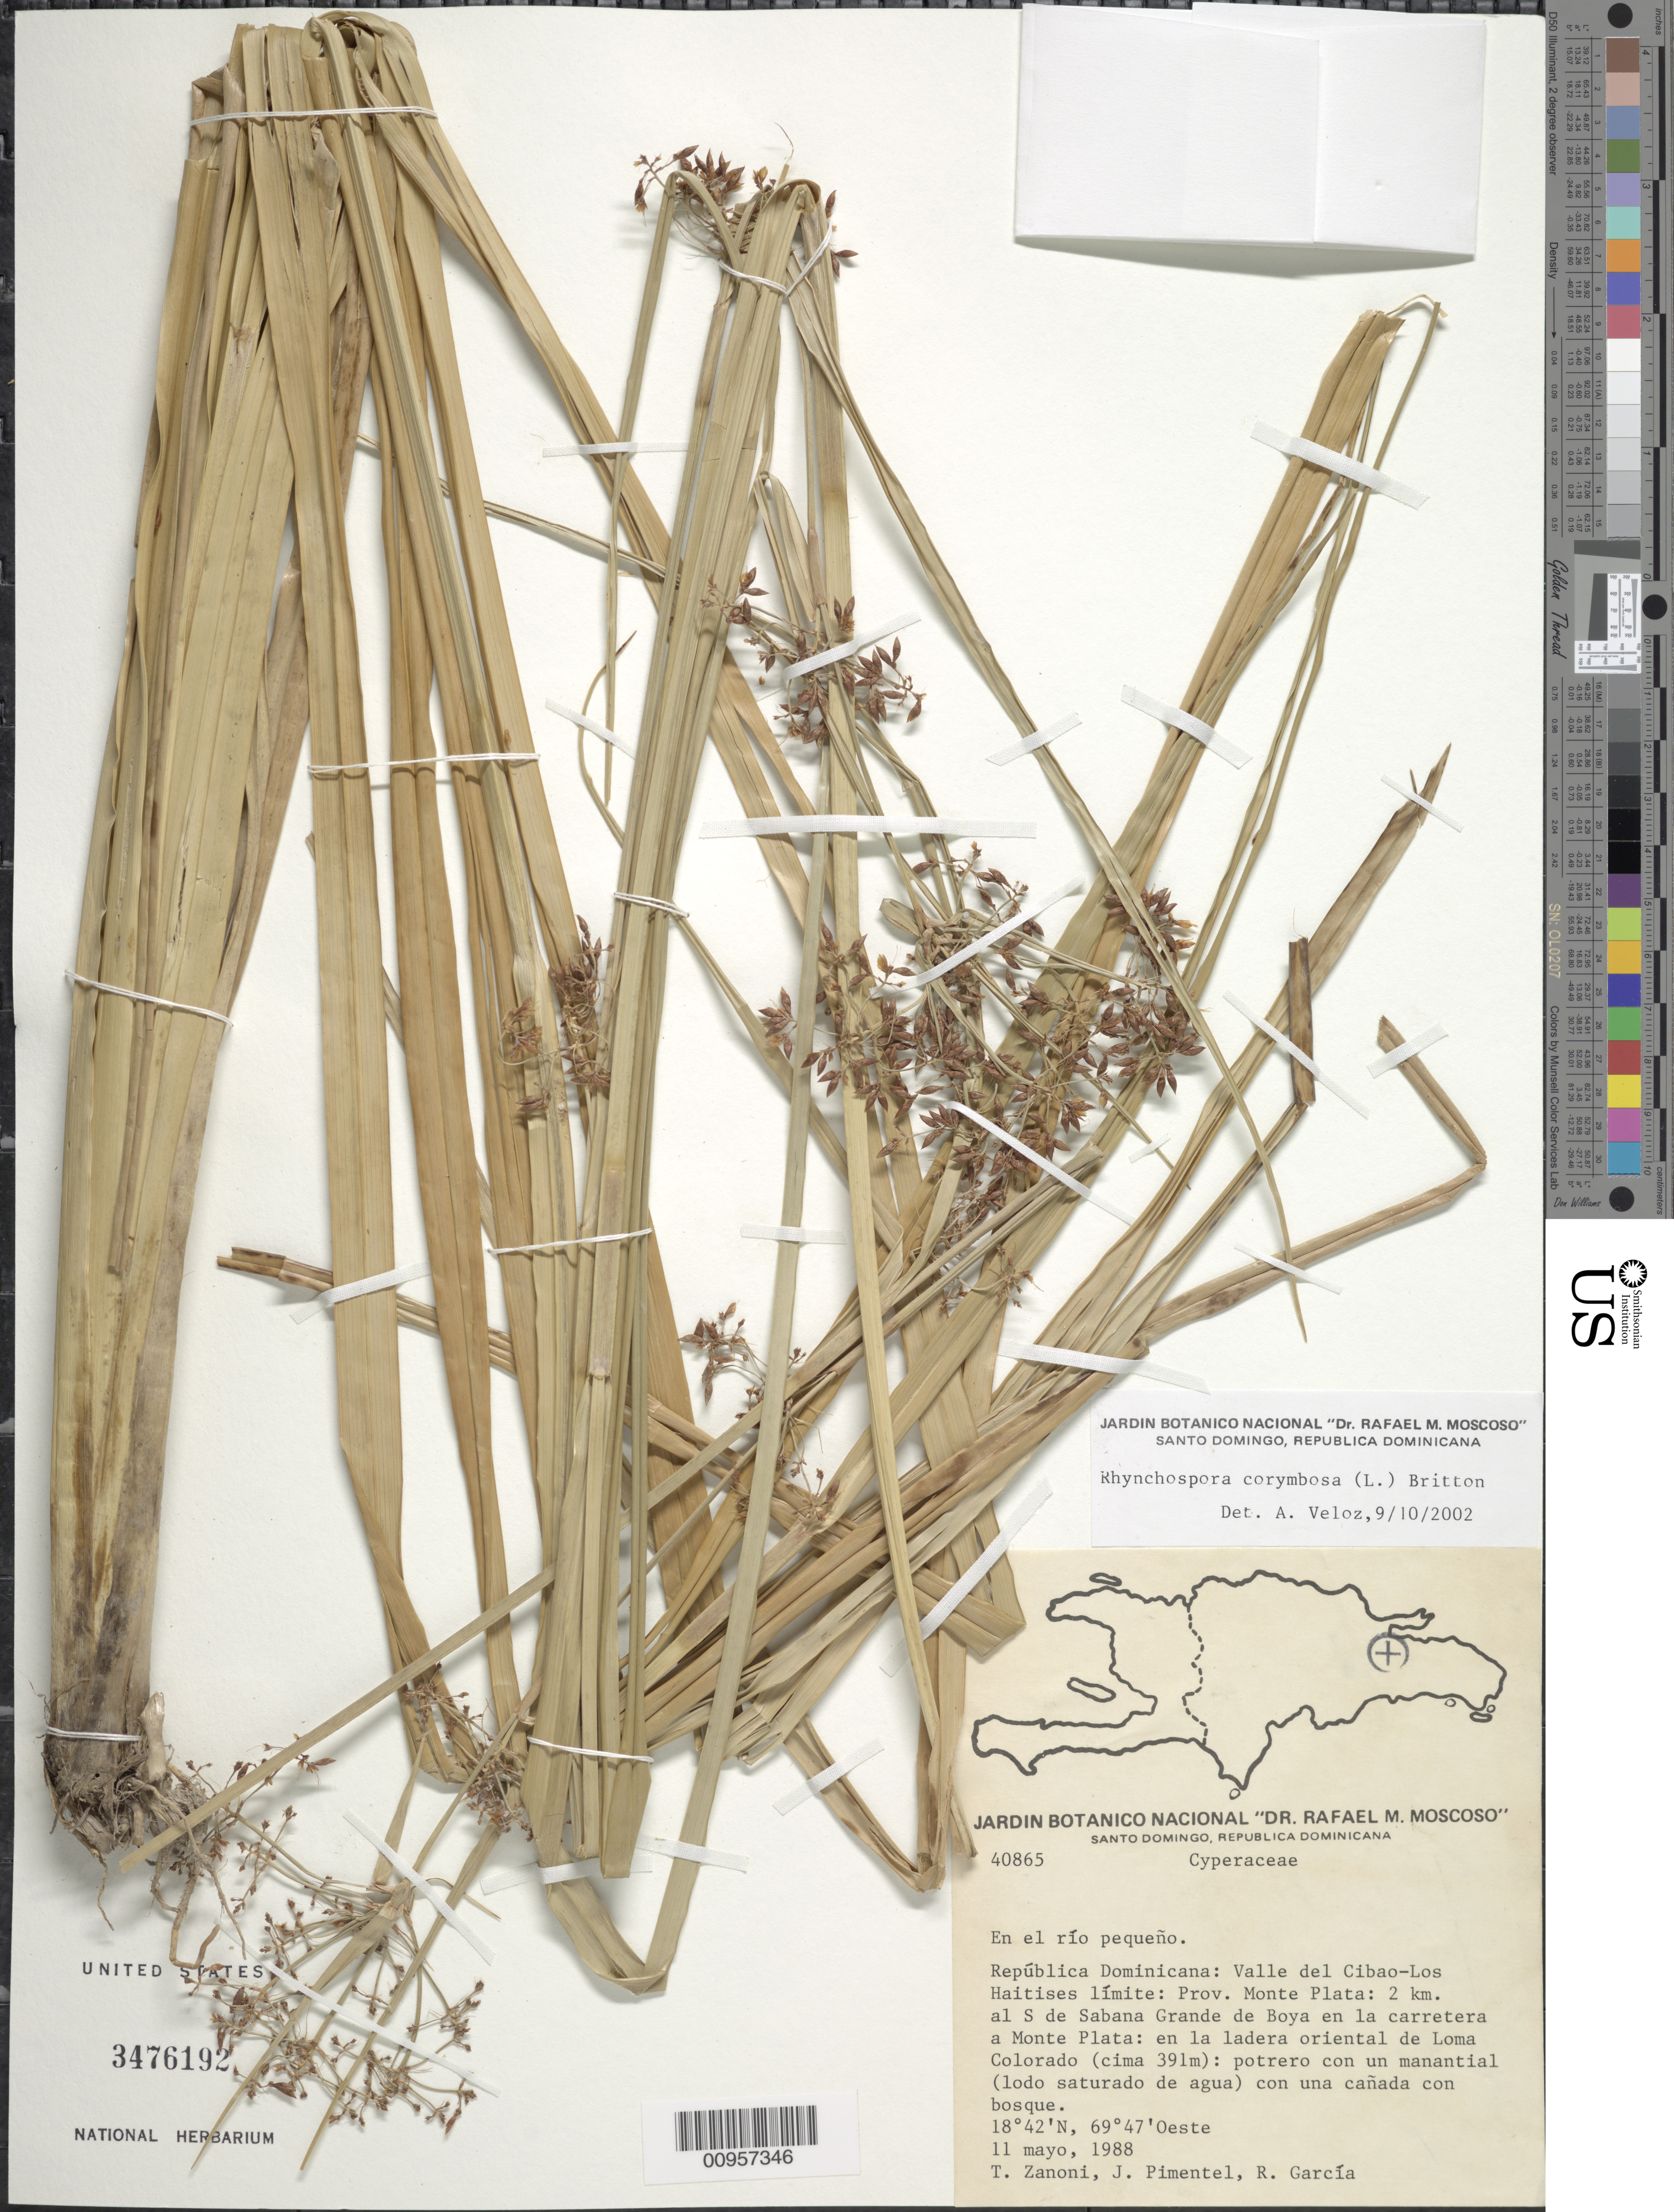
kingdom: Plantae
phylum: Tracheophyta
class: Liliopsida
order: Poales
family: Cyperaceae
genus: Rhynchospora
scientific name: Rhynchospora corymbosa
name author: (L.) Britton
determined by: Veloz, A.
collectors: T. A. Zanoni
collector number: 40865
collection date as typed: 11 May 1988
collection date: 1988-05-11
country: Dominican Republic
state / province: Monte Plata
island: Hispaniola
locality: Valle del Cibao-Los Haitises límite, 2 km al S de Sabana Grande de Boya en la carretera a Monte Plata; en la ladera oriental de Loma Colorado (cima 391m)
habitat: En el río pequeño; potrero con un manantial (lodo saturado de agua) con una cañada con bosque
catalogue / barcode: US 3476192